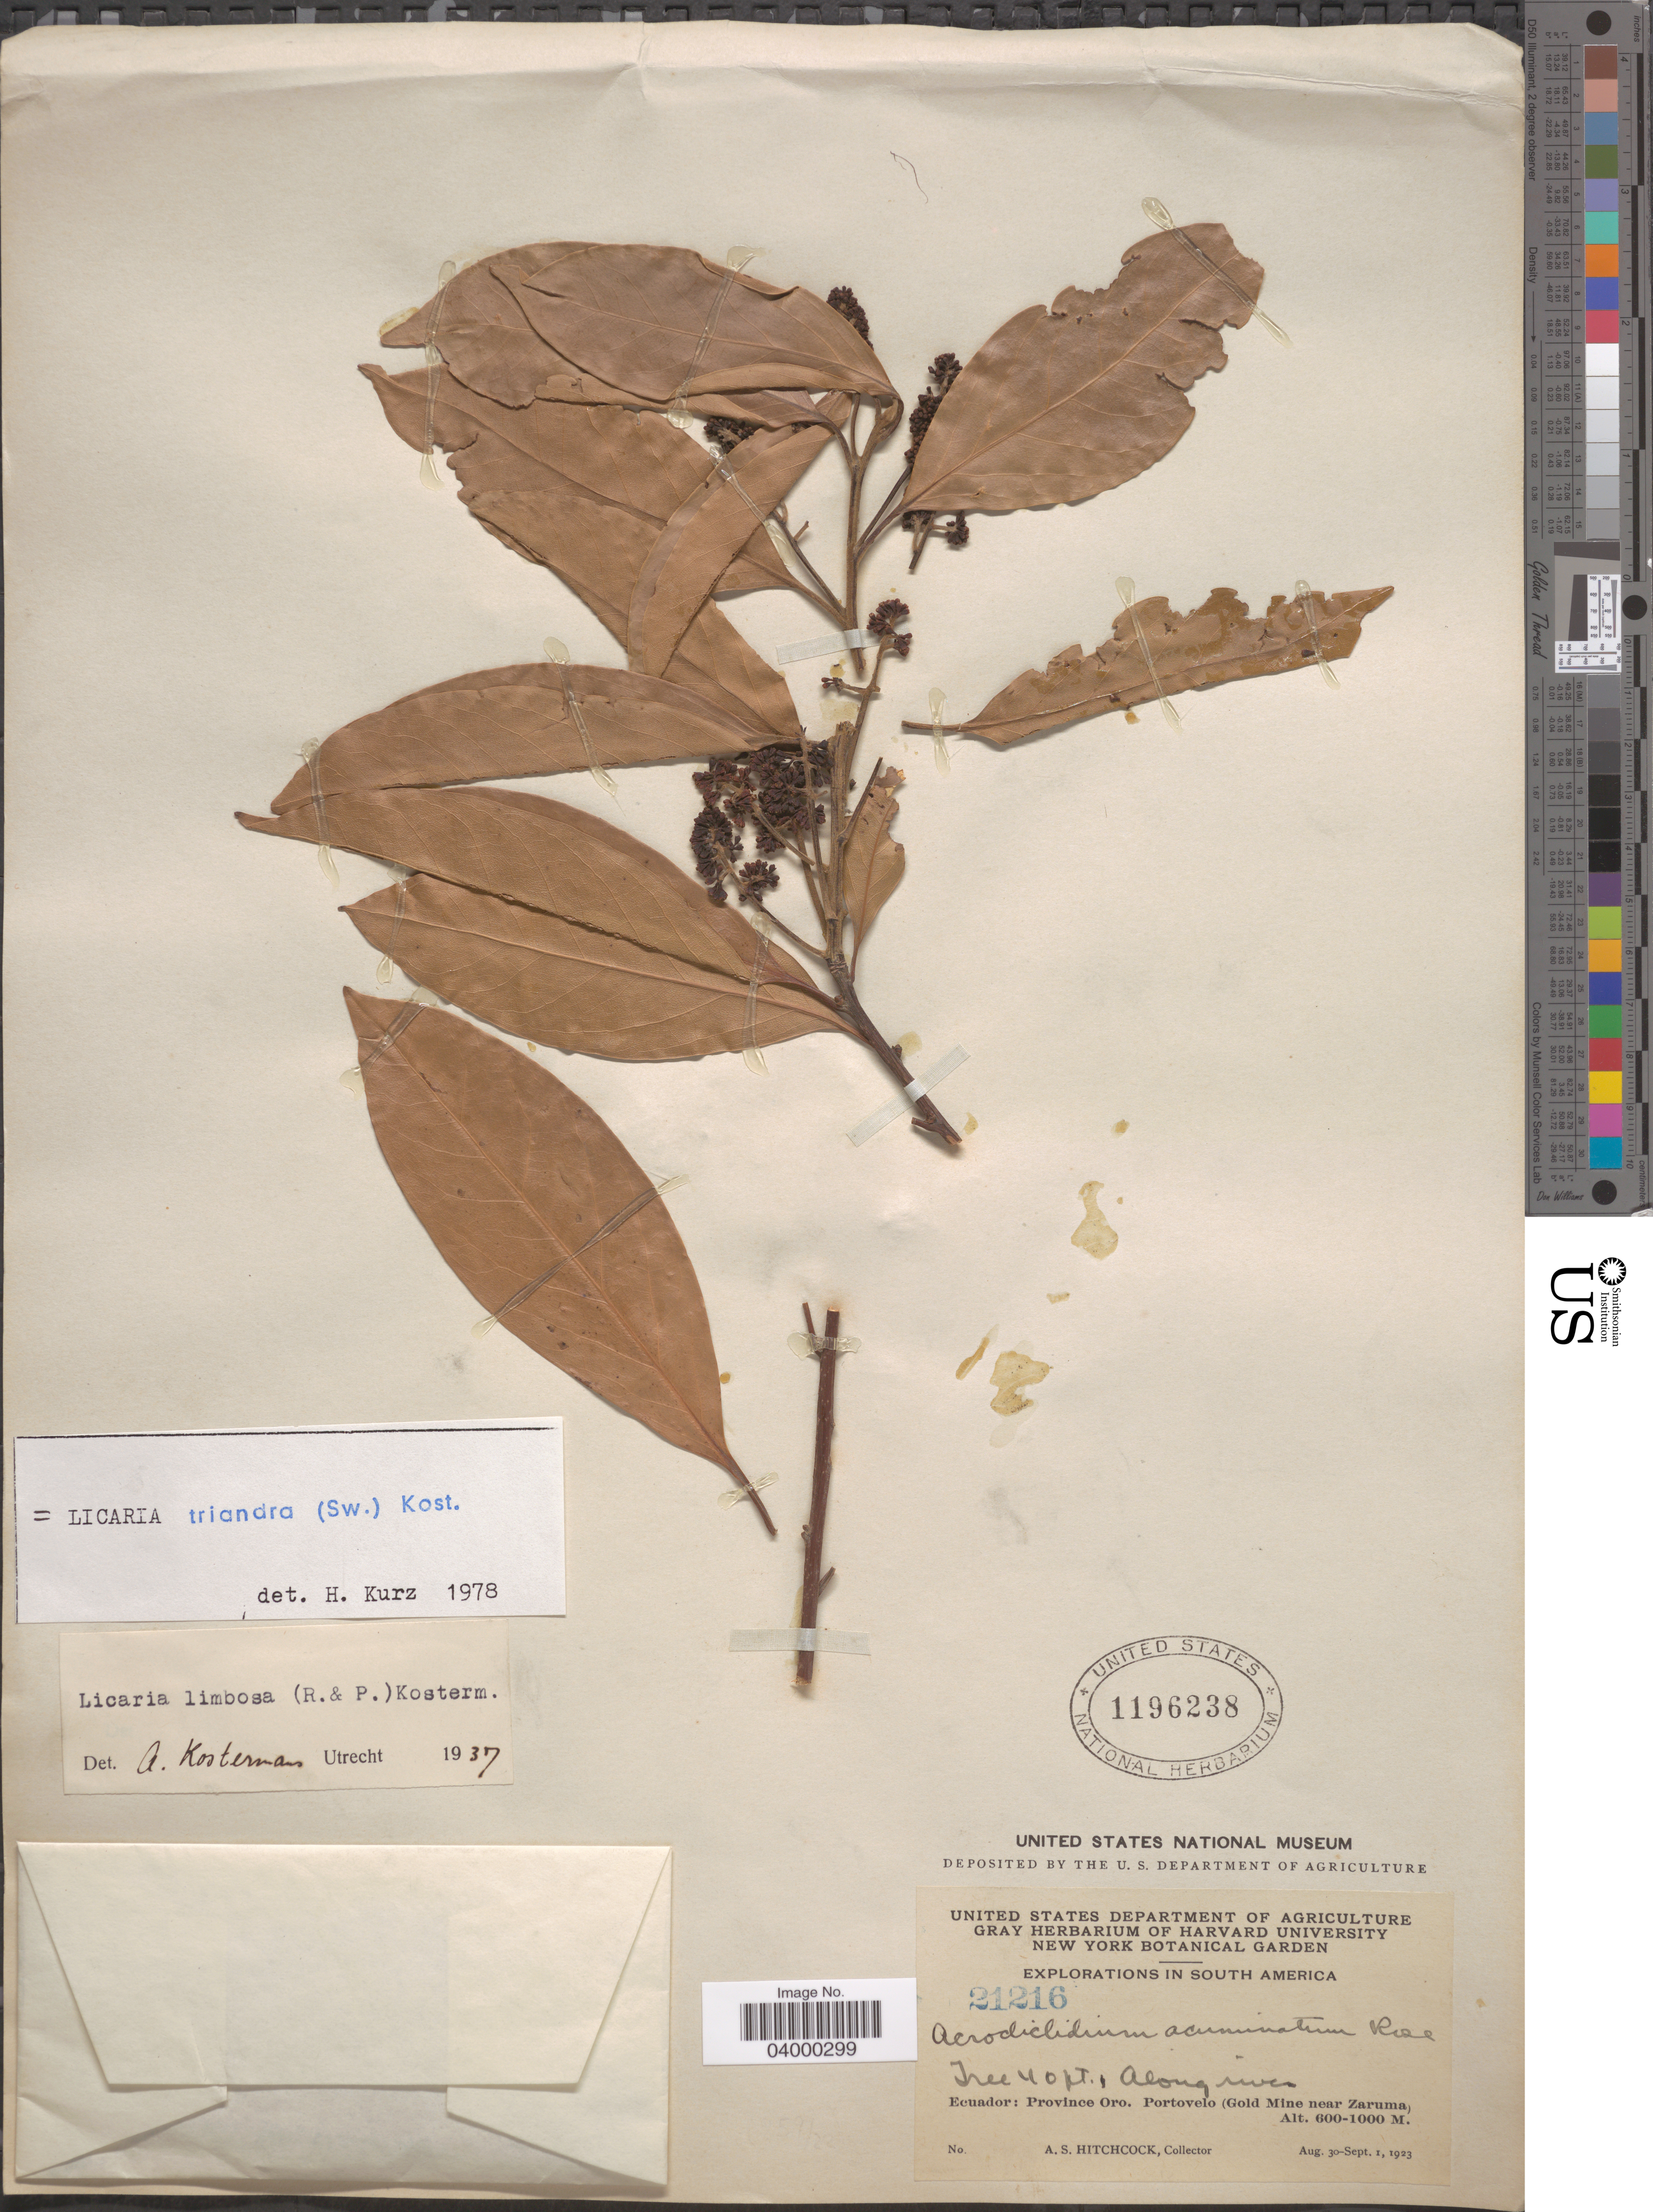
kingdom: Plantae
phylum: Tracheophyta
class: Magnoliopsida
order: Laurales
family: Lauraceae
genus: Licaria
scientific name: Licaria triandra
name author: (Sw.) Kosterm.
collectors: A. S. Hitchcock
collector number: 21216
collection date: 1923-08-30/1923-09-01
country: Ecuador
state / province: El Oro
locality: Province Oro. Portovelo (Gold Mine near Zaruma).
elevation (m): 600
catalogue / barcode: US 1196238